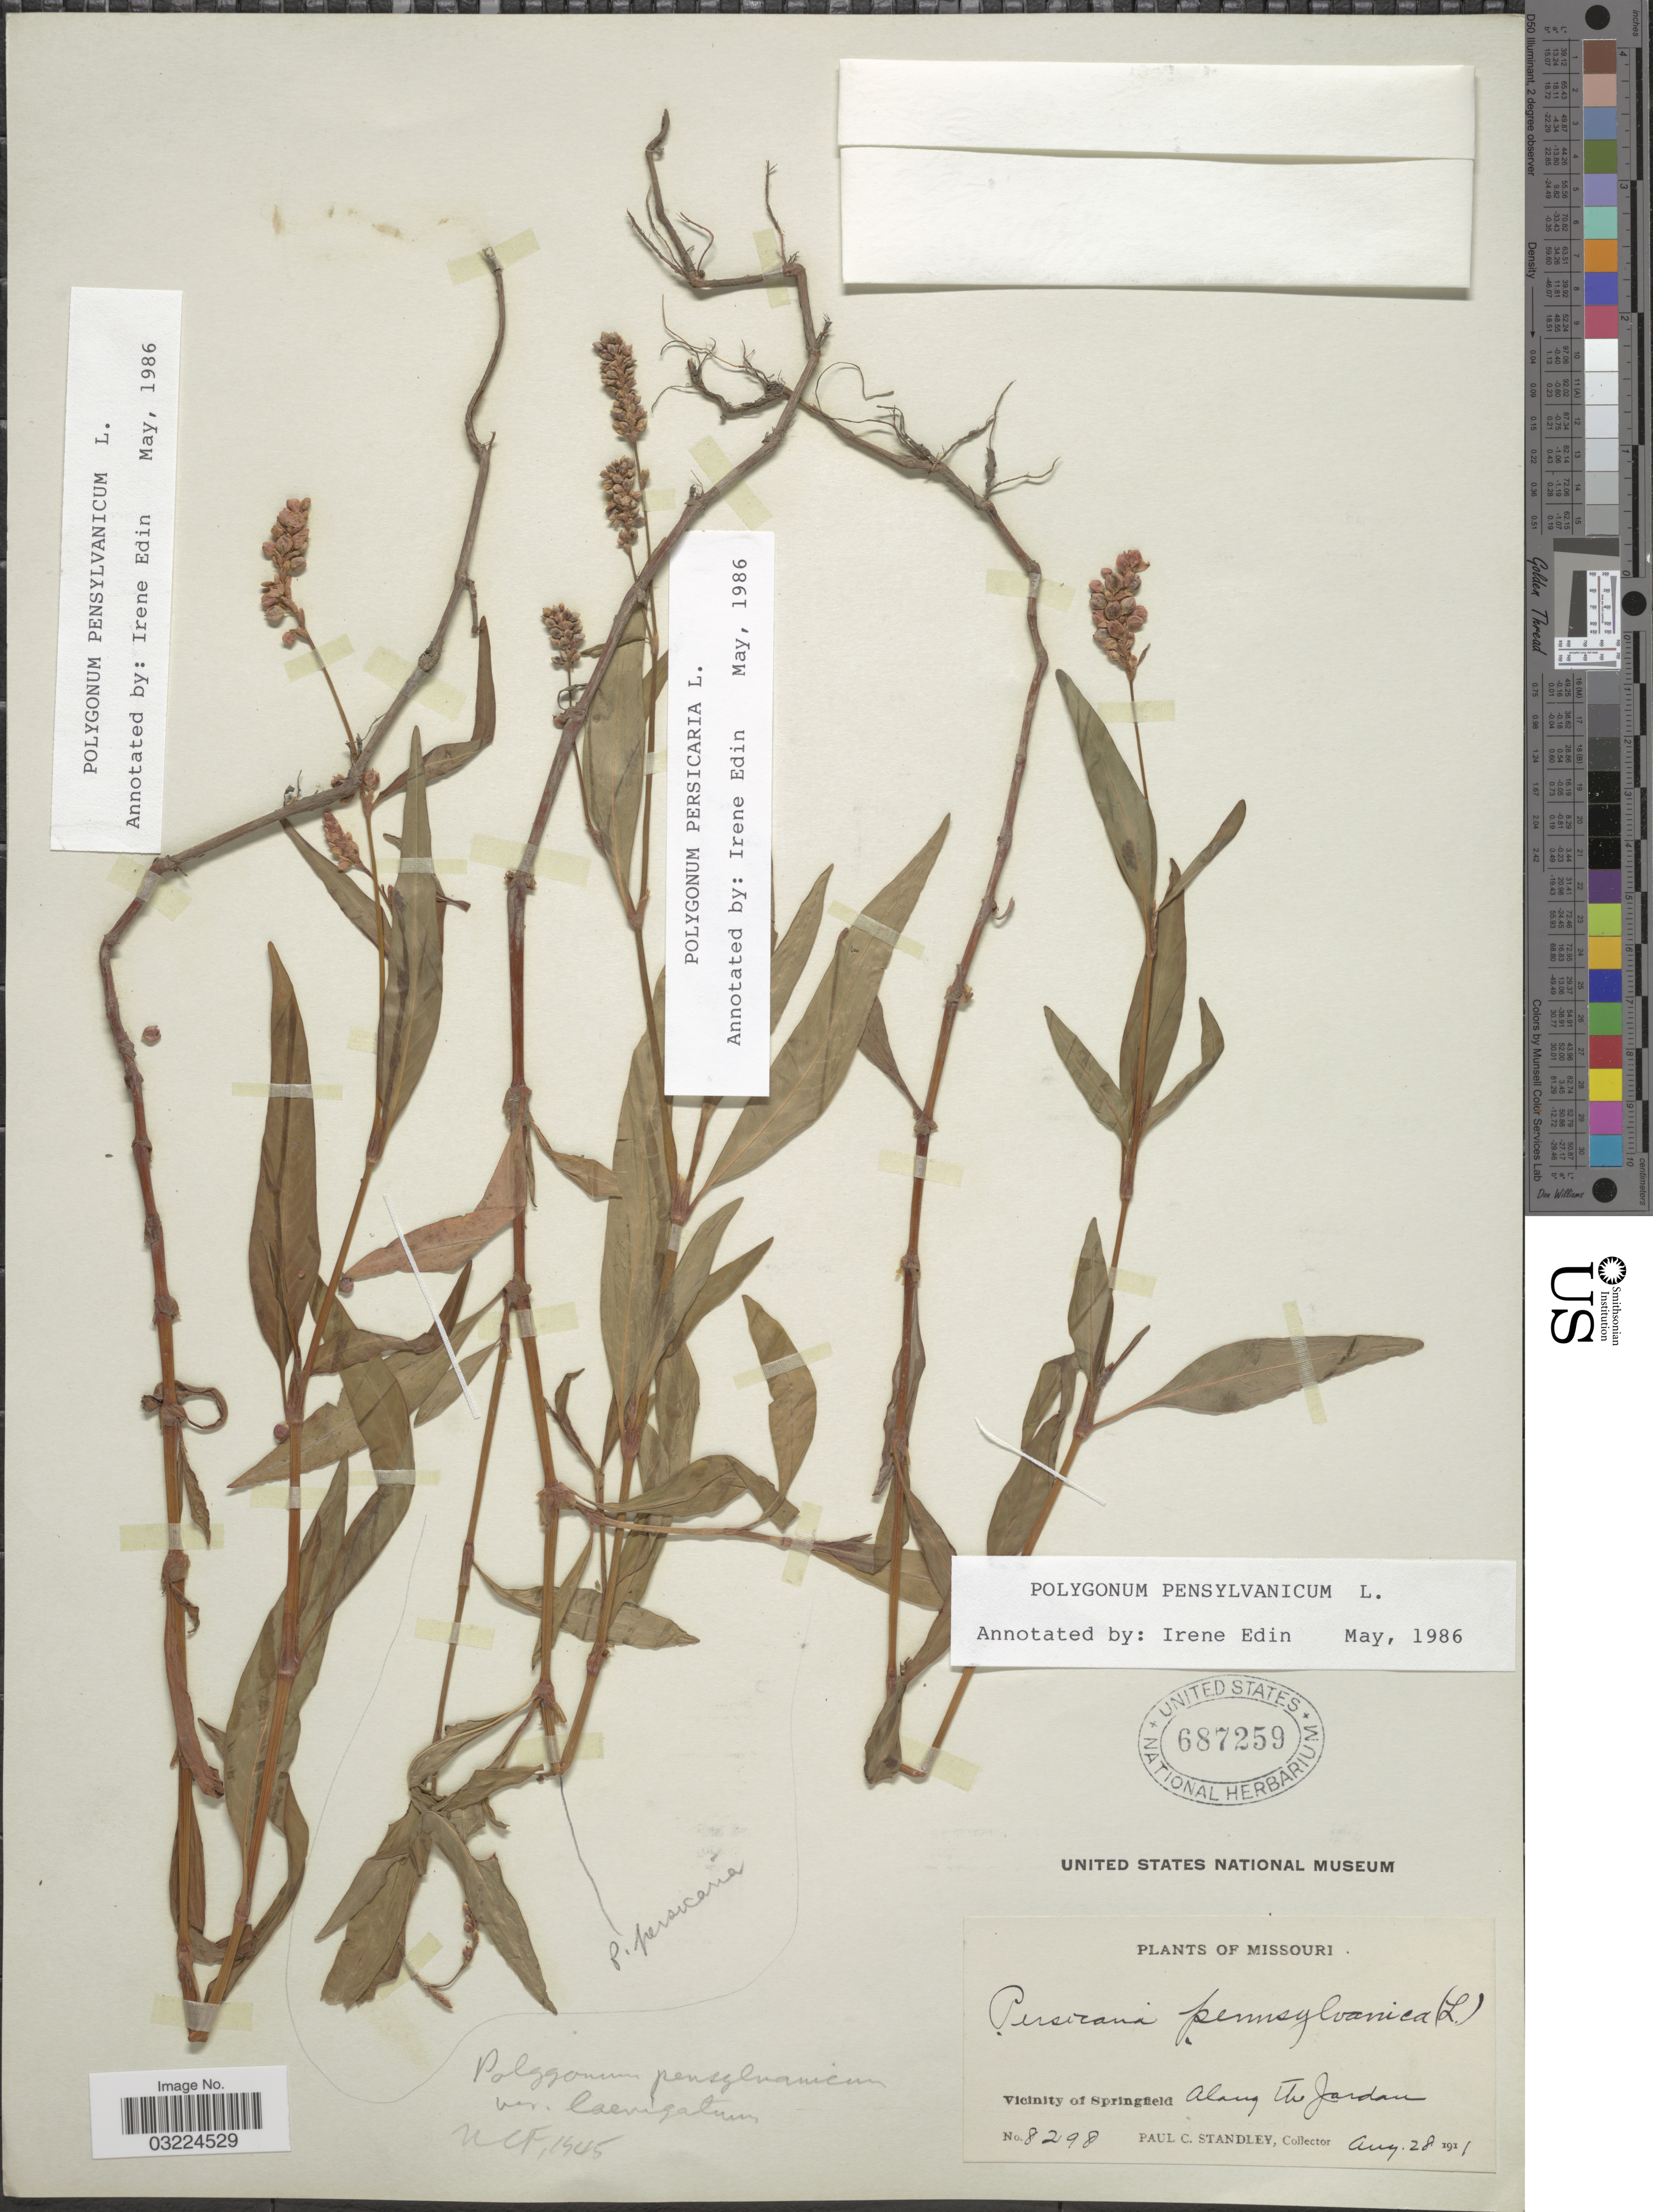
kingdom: Plantae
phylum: Tracheophyta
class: Magnoliopsida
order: Caryophyllales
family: Polygonaceae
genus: Persicaria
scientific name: Persicaria pensylvanica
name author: (L.) M. Gómez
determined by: Atha, D. E.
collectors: P. C. Standley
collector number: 8298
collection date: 1911-08-28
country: United States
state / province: Missouri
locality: Vicinity of Springfield. Along the Jordan.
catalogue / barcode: US 687259